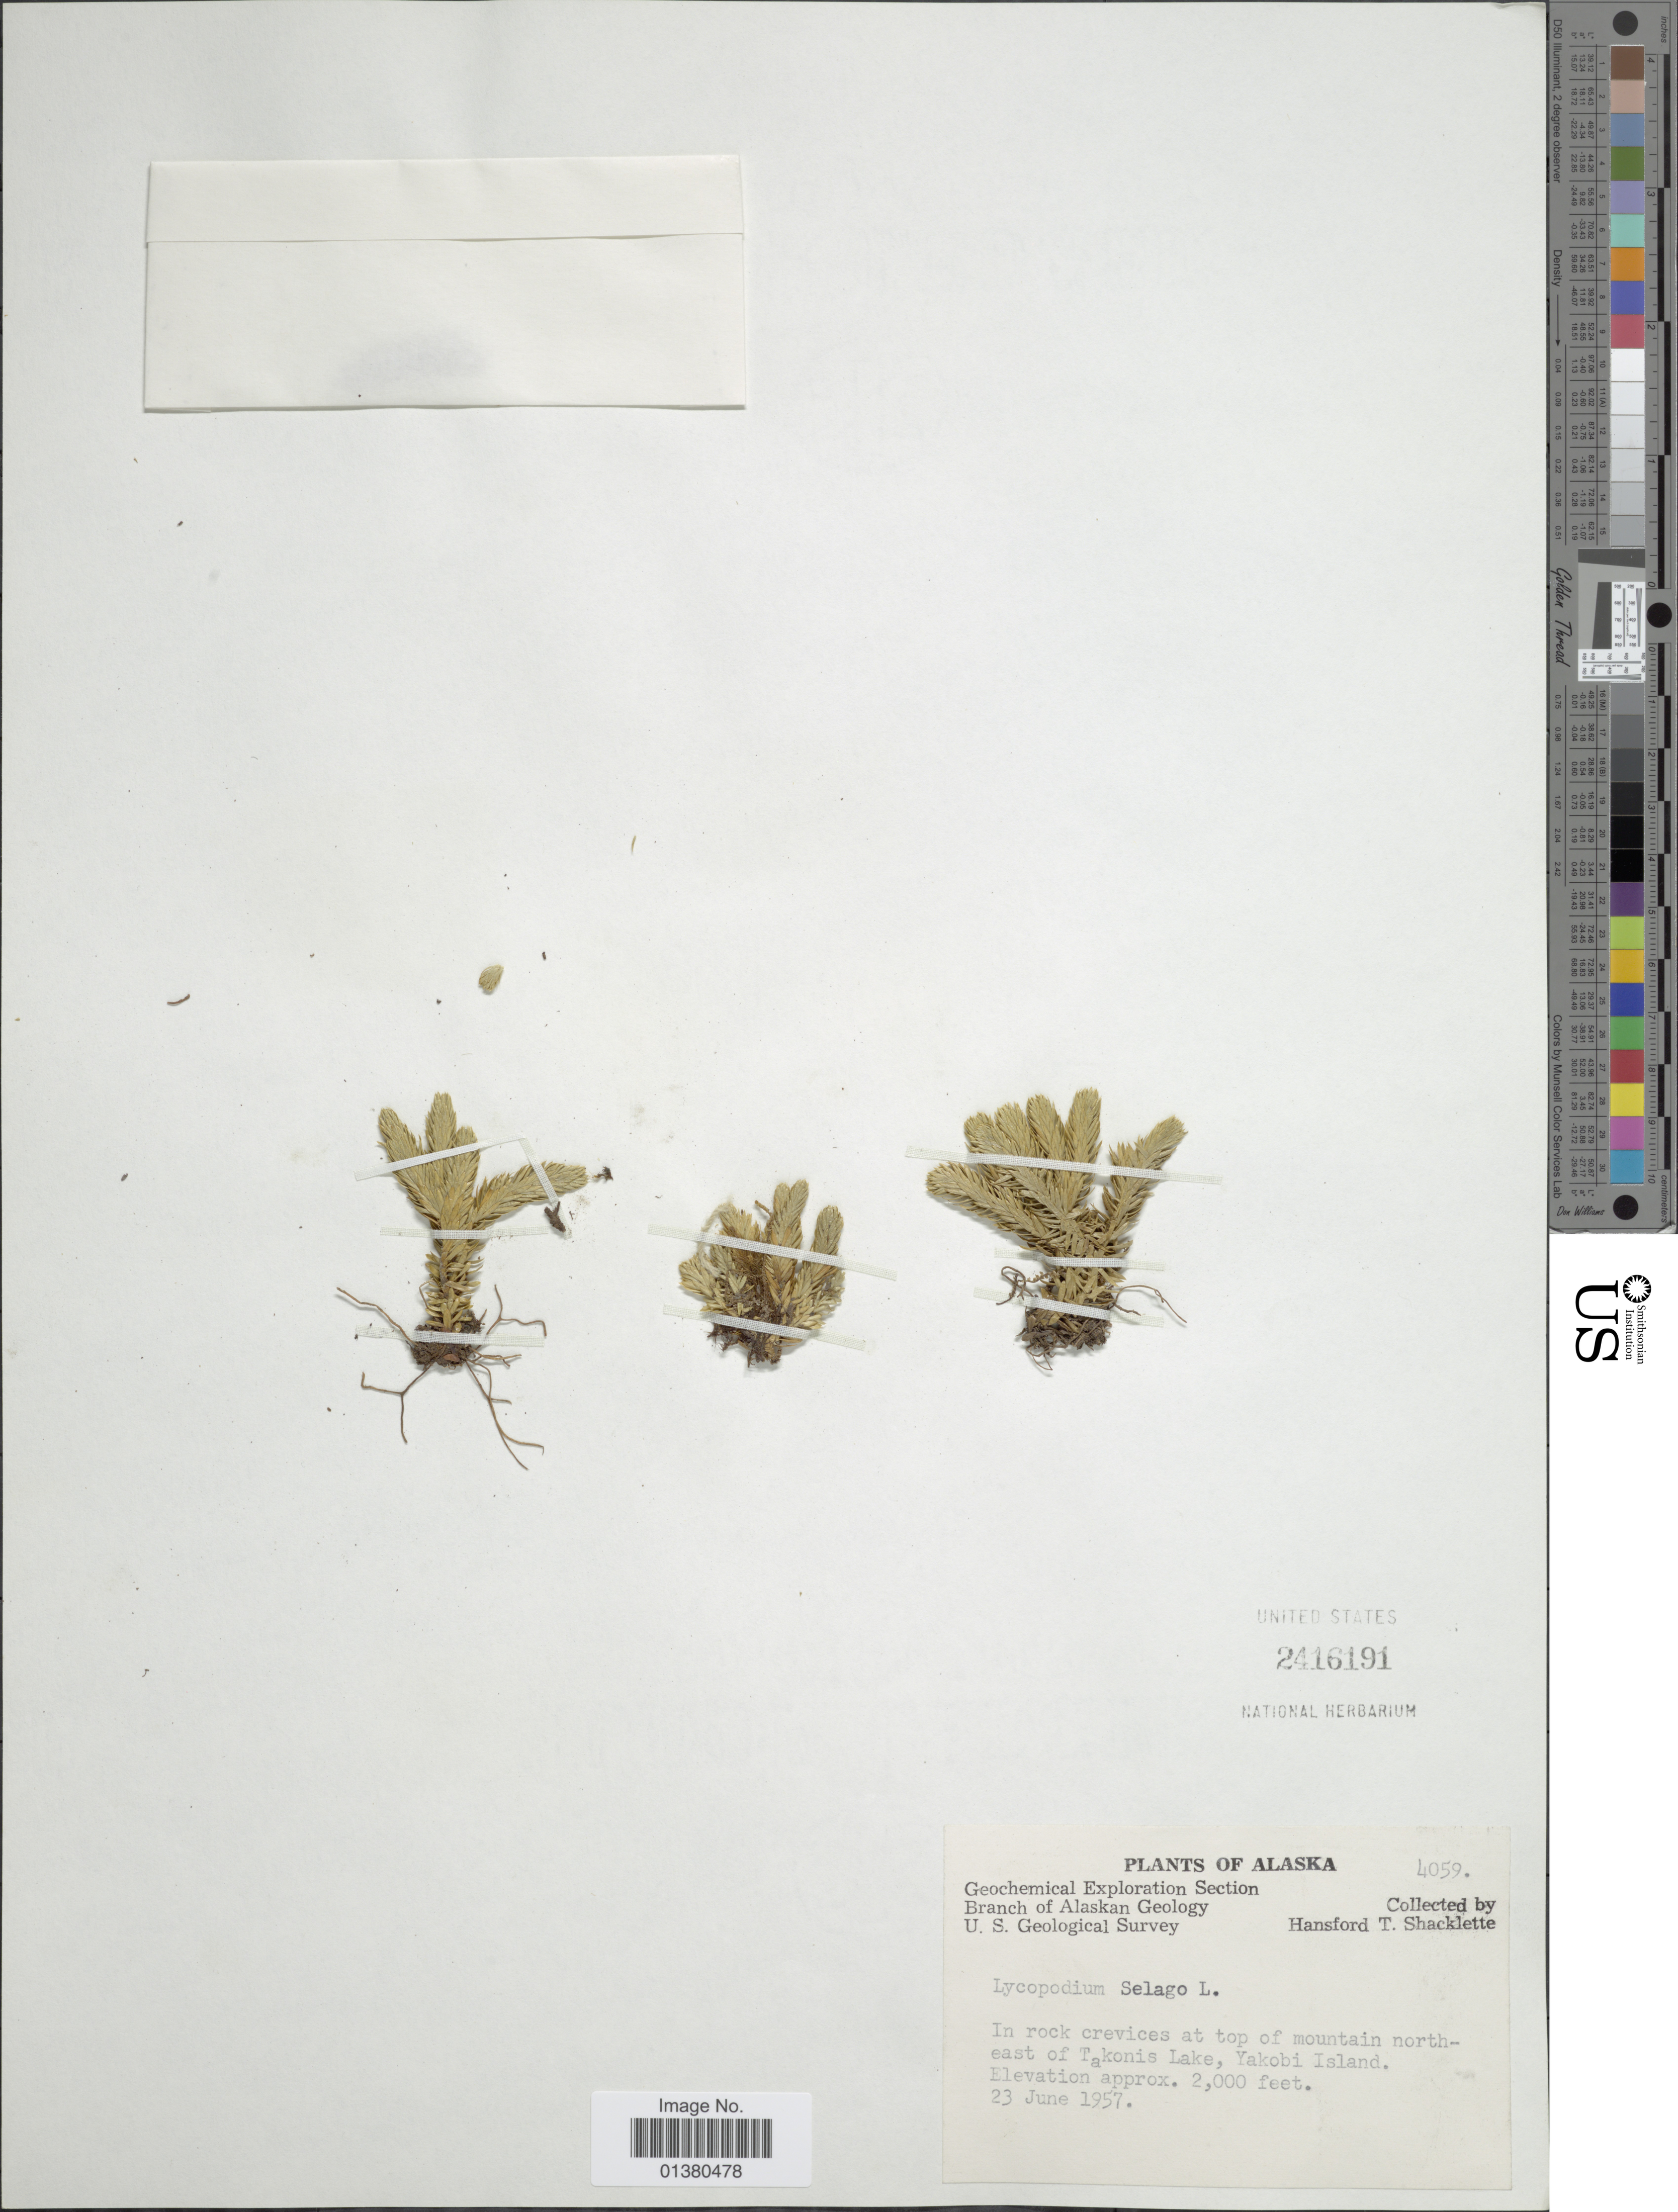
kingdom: Plantae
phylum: Tracheophyta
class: Lycopodiopsida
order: Lycopodiales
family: Lycopodiaceae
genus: Huperzia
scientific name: Huperzia selago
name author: (L.) Bernh. ex Schrank & Mart.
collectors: H. Shacklette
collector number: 4059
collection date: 1957-06-23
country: United States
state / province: Alaska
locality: In rock crevices at top of mountaon northeast of Takonis Lake, Yakobi Island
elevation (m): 610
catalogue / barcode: US 2416191